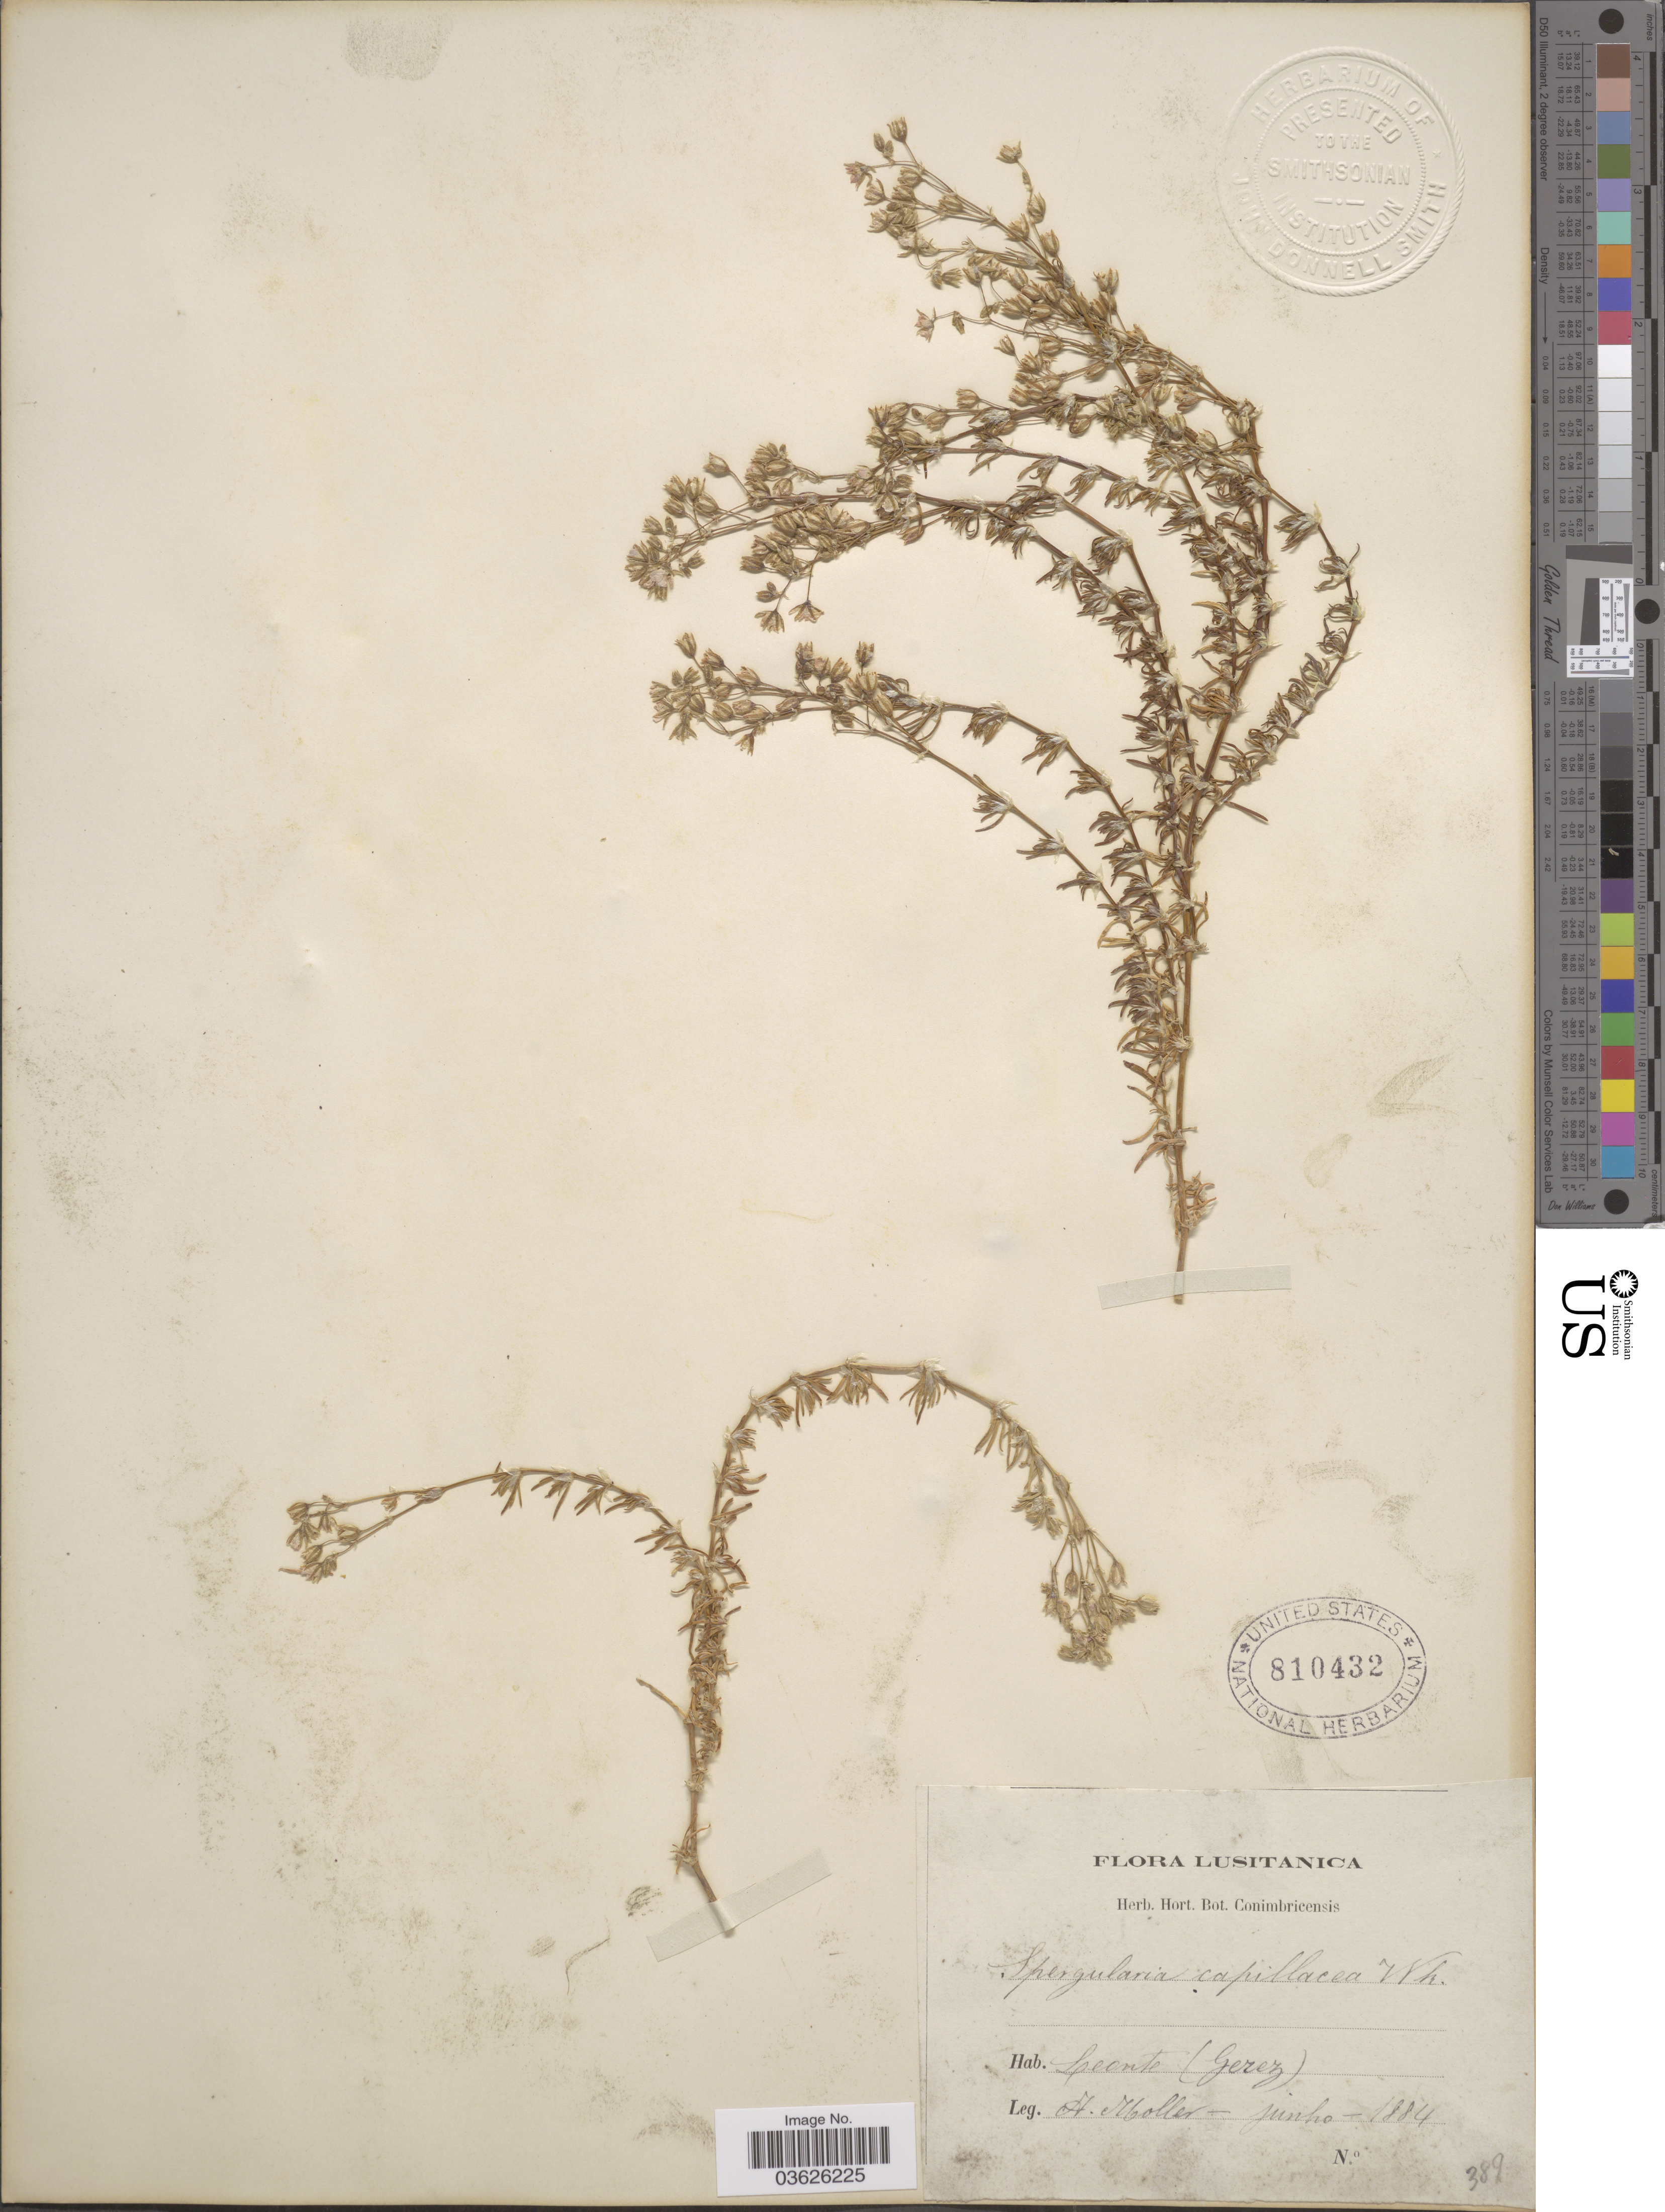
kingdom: Plantae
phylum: Tracheophyta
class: Magnoliopsida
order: Caryophyllales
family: Caryophyllaceae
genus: Spergularia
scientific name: Spergularia capillacea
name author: (Kindb. & Lange) Willk.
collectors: A. Moller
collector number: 389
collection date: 1884-06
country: Portugal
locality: Lusitanica. Leonte (Gerez).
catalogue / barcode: US 810432